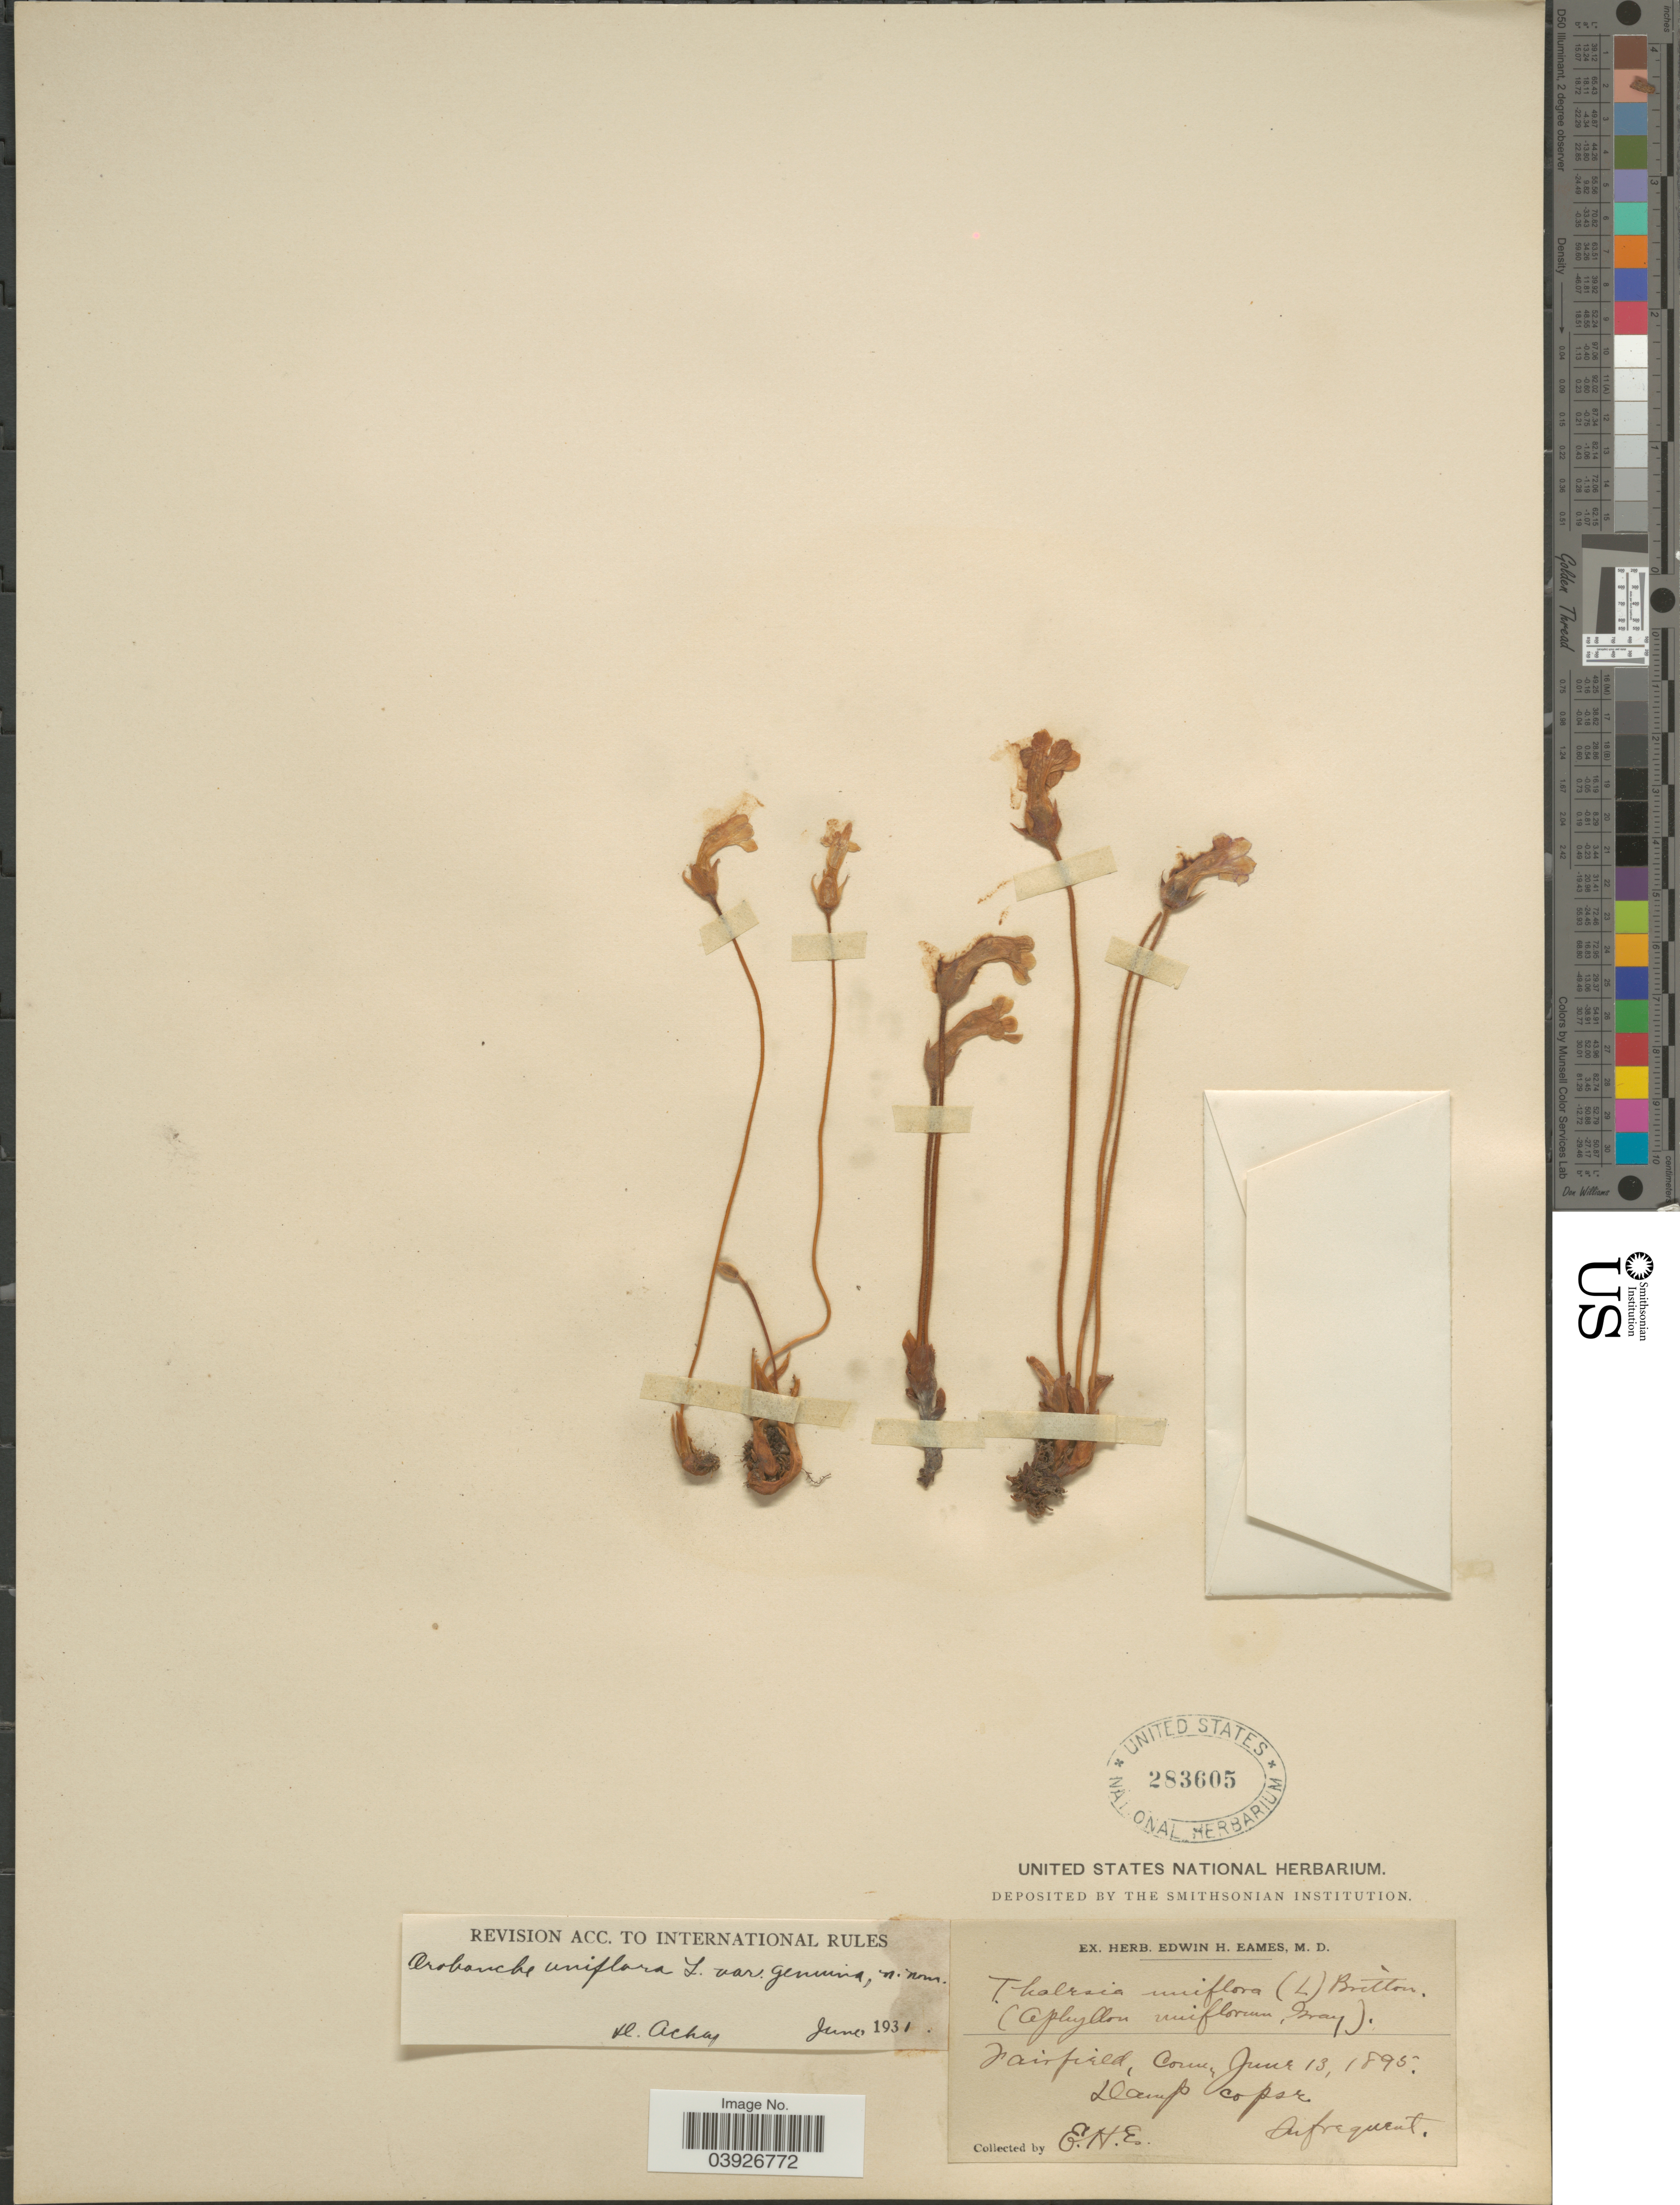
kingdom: Plantae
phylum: Tracheophyta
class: Magnoliopsida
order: Lamiales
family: Orobanchaceae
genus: Aphyllon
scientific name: Aphyllon uniflorum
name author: A. Gray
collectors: E. H. Eames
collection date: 1895-06-13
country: United States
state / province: Connecticut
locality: Fairfield.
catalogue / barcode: US 283605